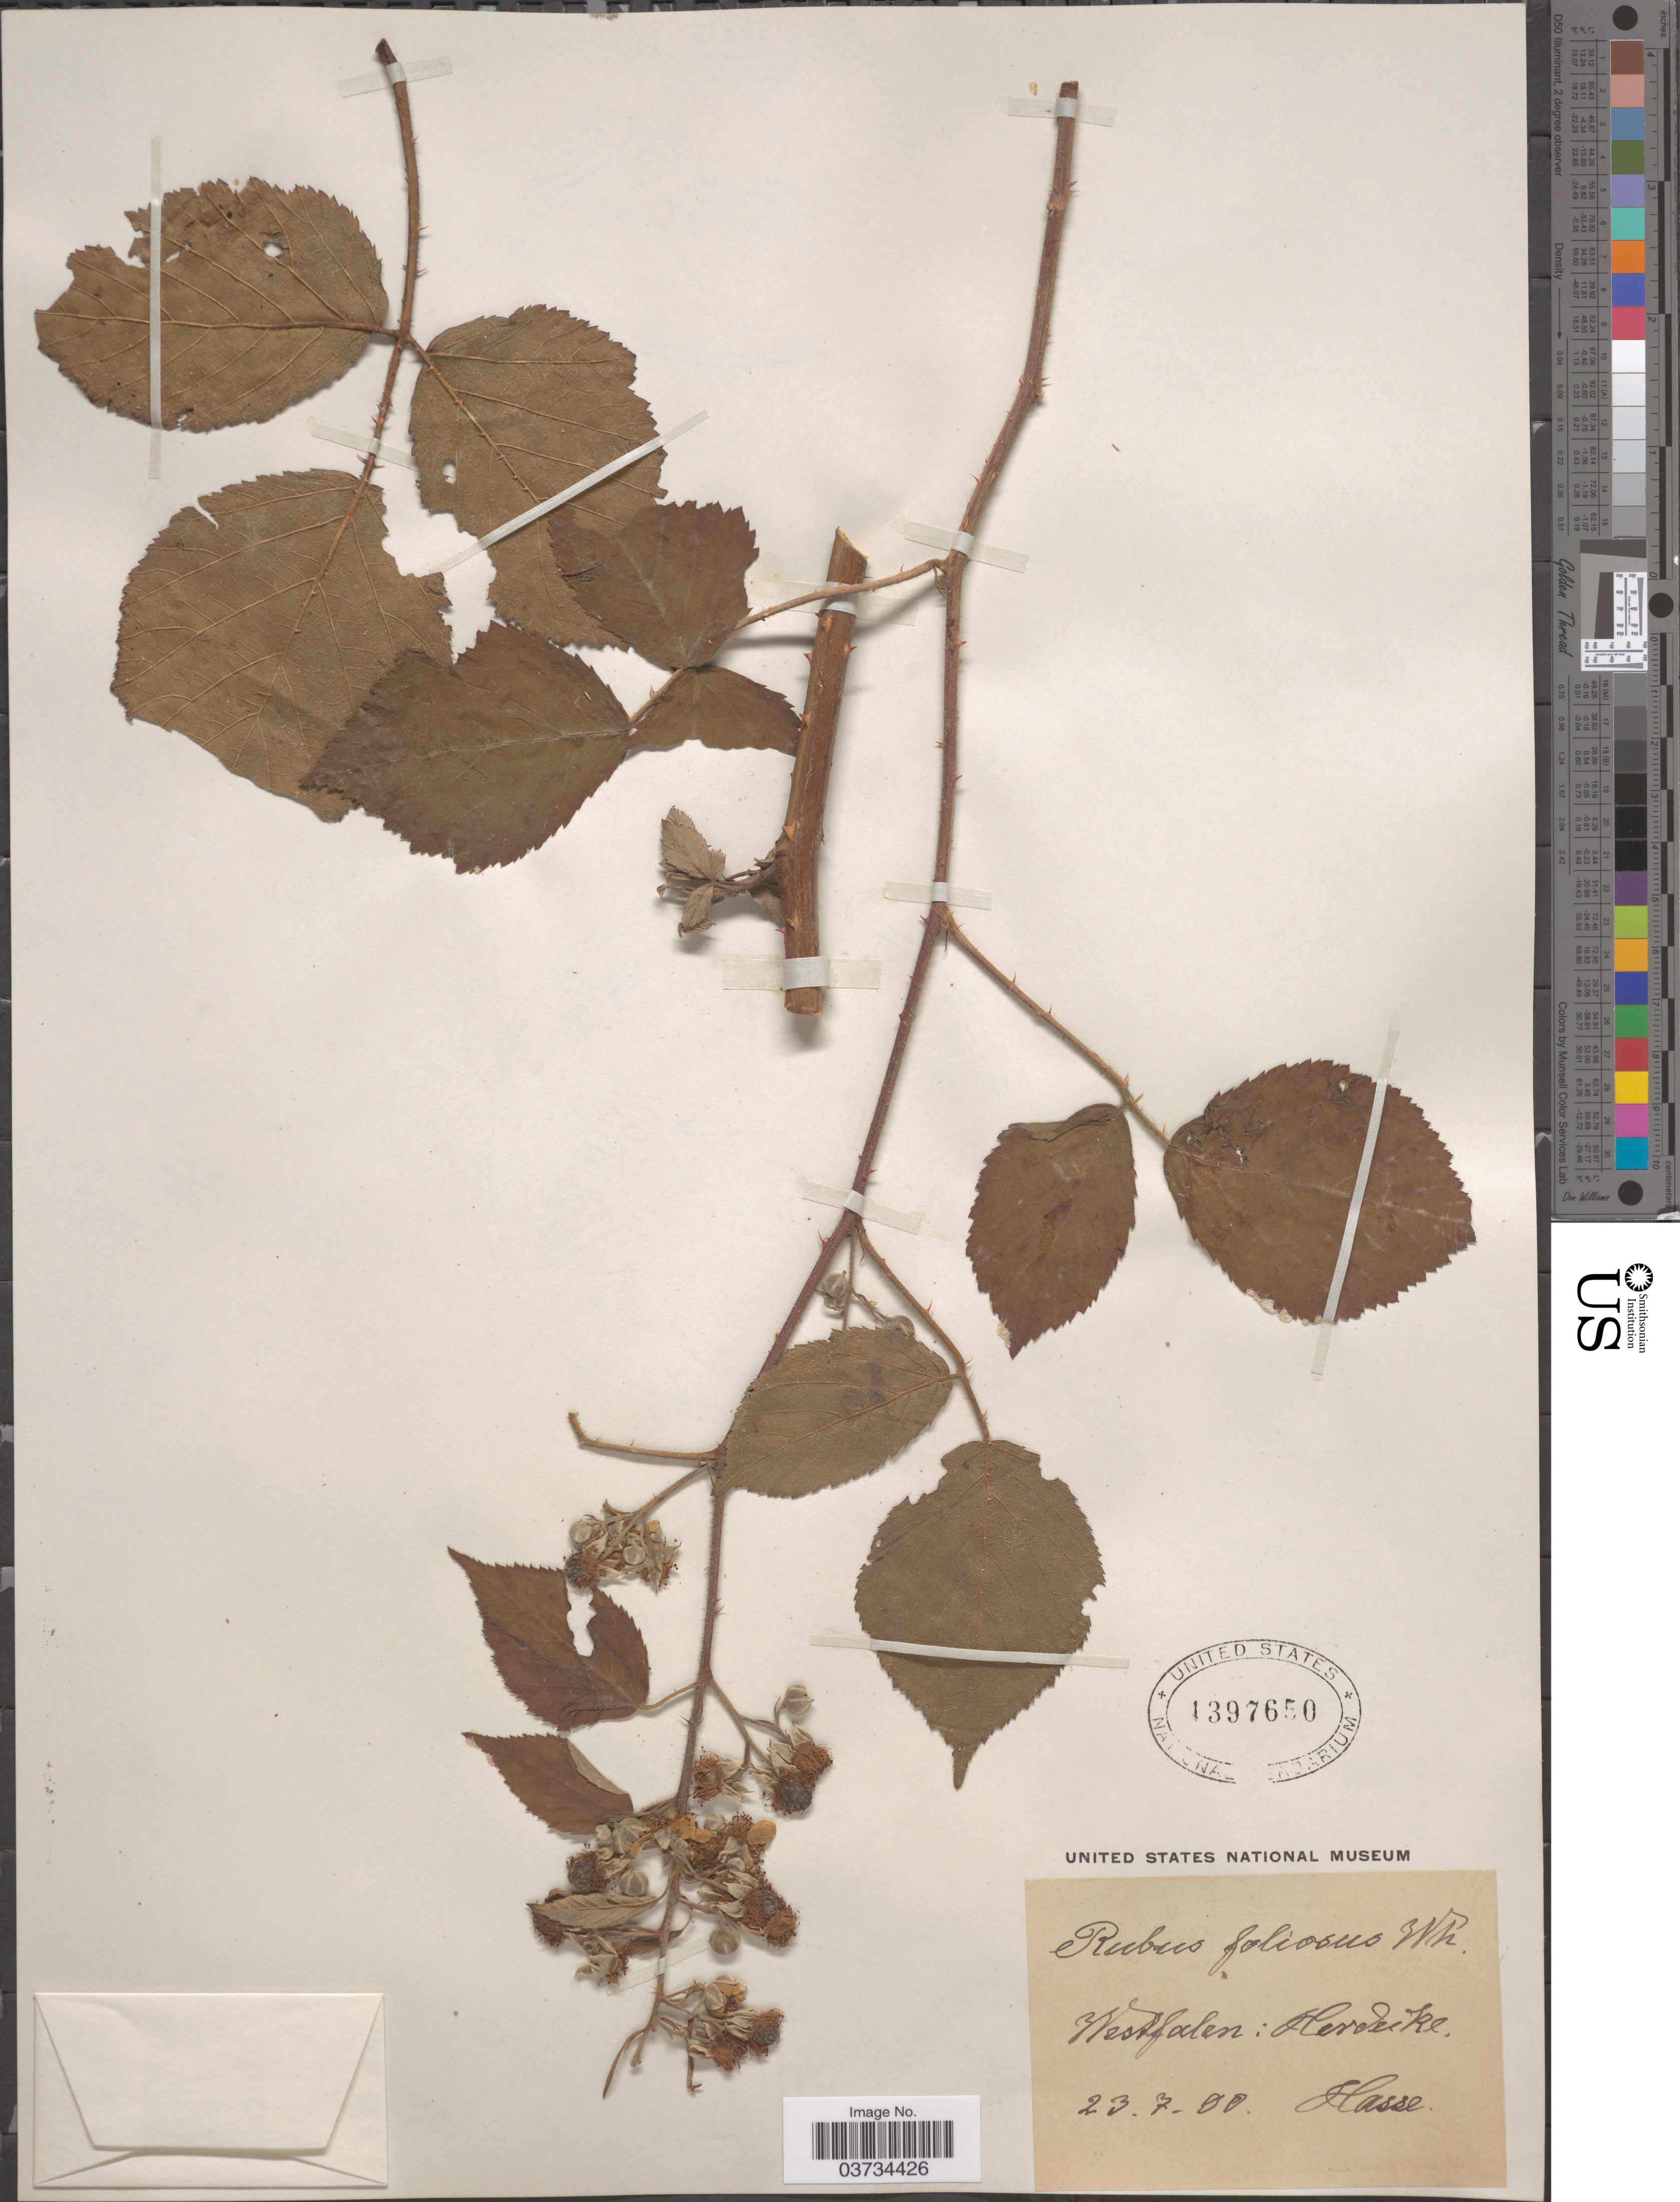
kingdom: Plantae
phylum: Tracheophyta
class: Magnoliopsida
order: Rosales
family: Rosaceae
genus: Rubus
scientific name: Rubus foliosus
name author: Weihe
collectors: -. Hasse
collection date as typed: Transcribed d/m/y: 23/7/90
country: Germany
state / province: Nordrhein-Westfalen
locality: Westfalen: Herdecke.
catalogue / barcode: US 1397650